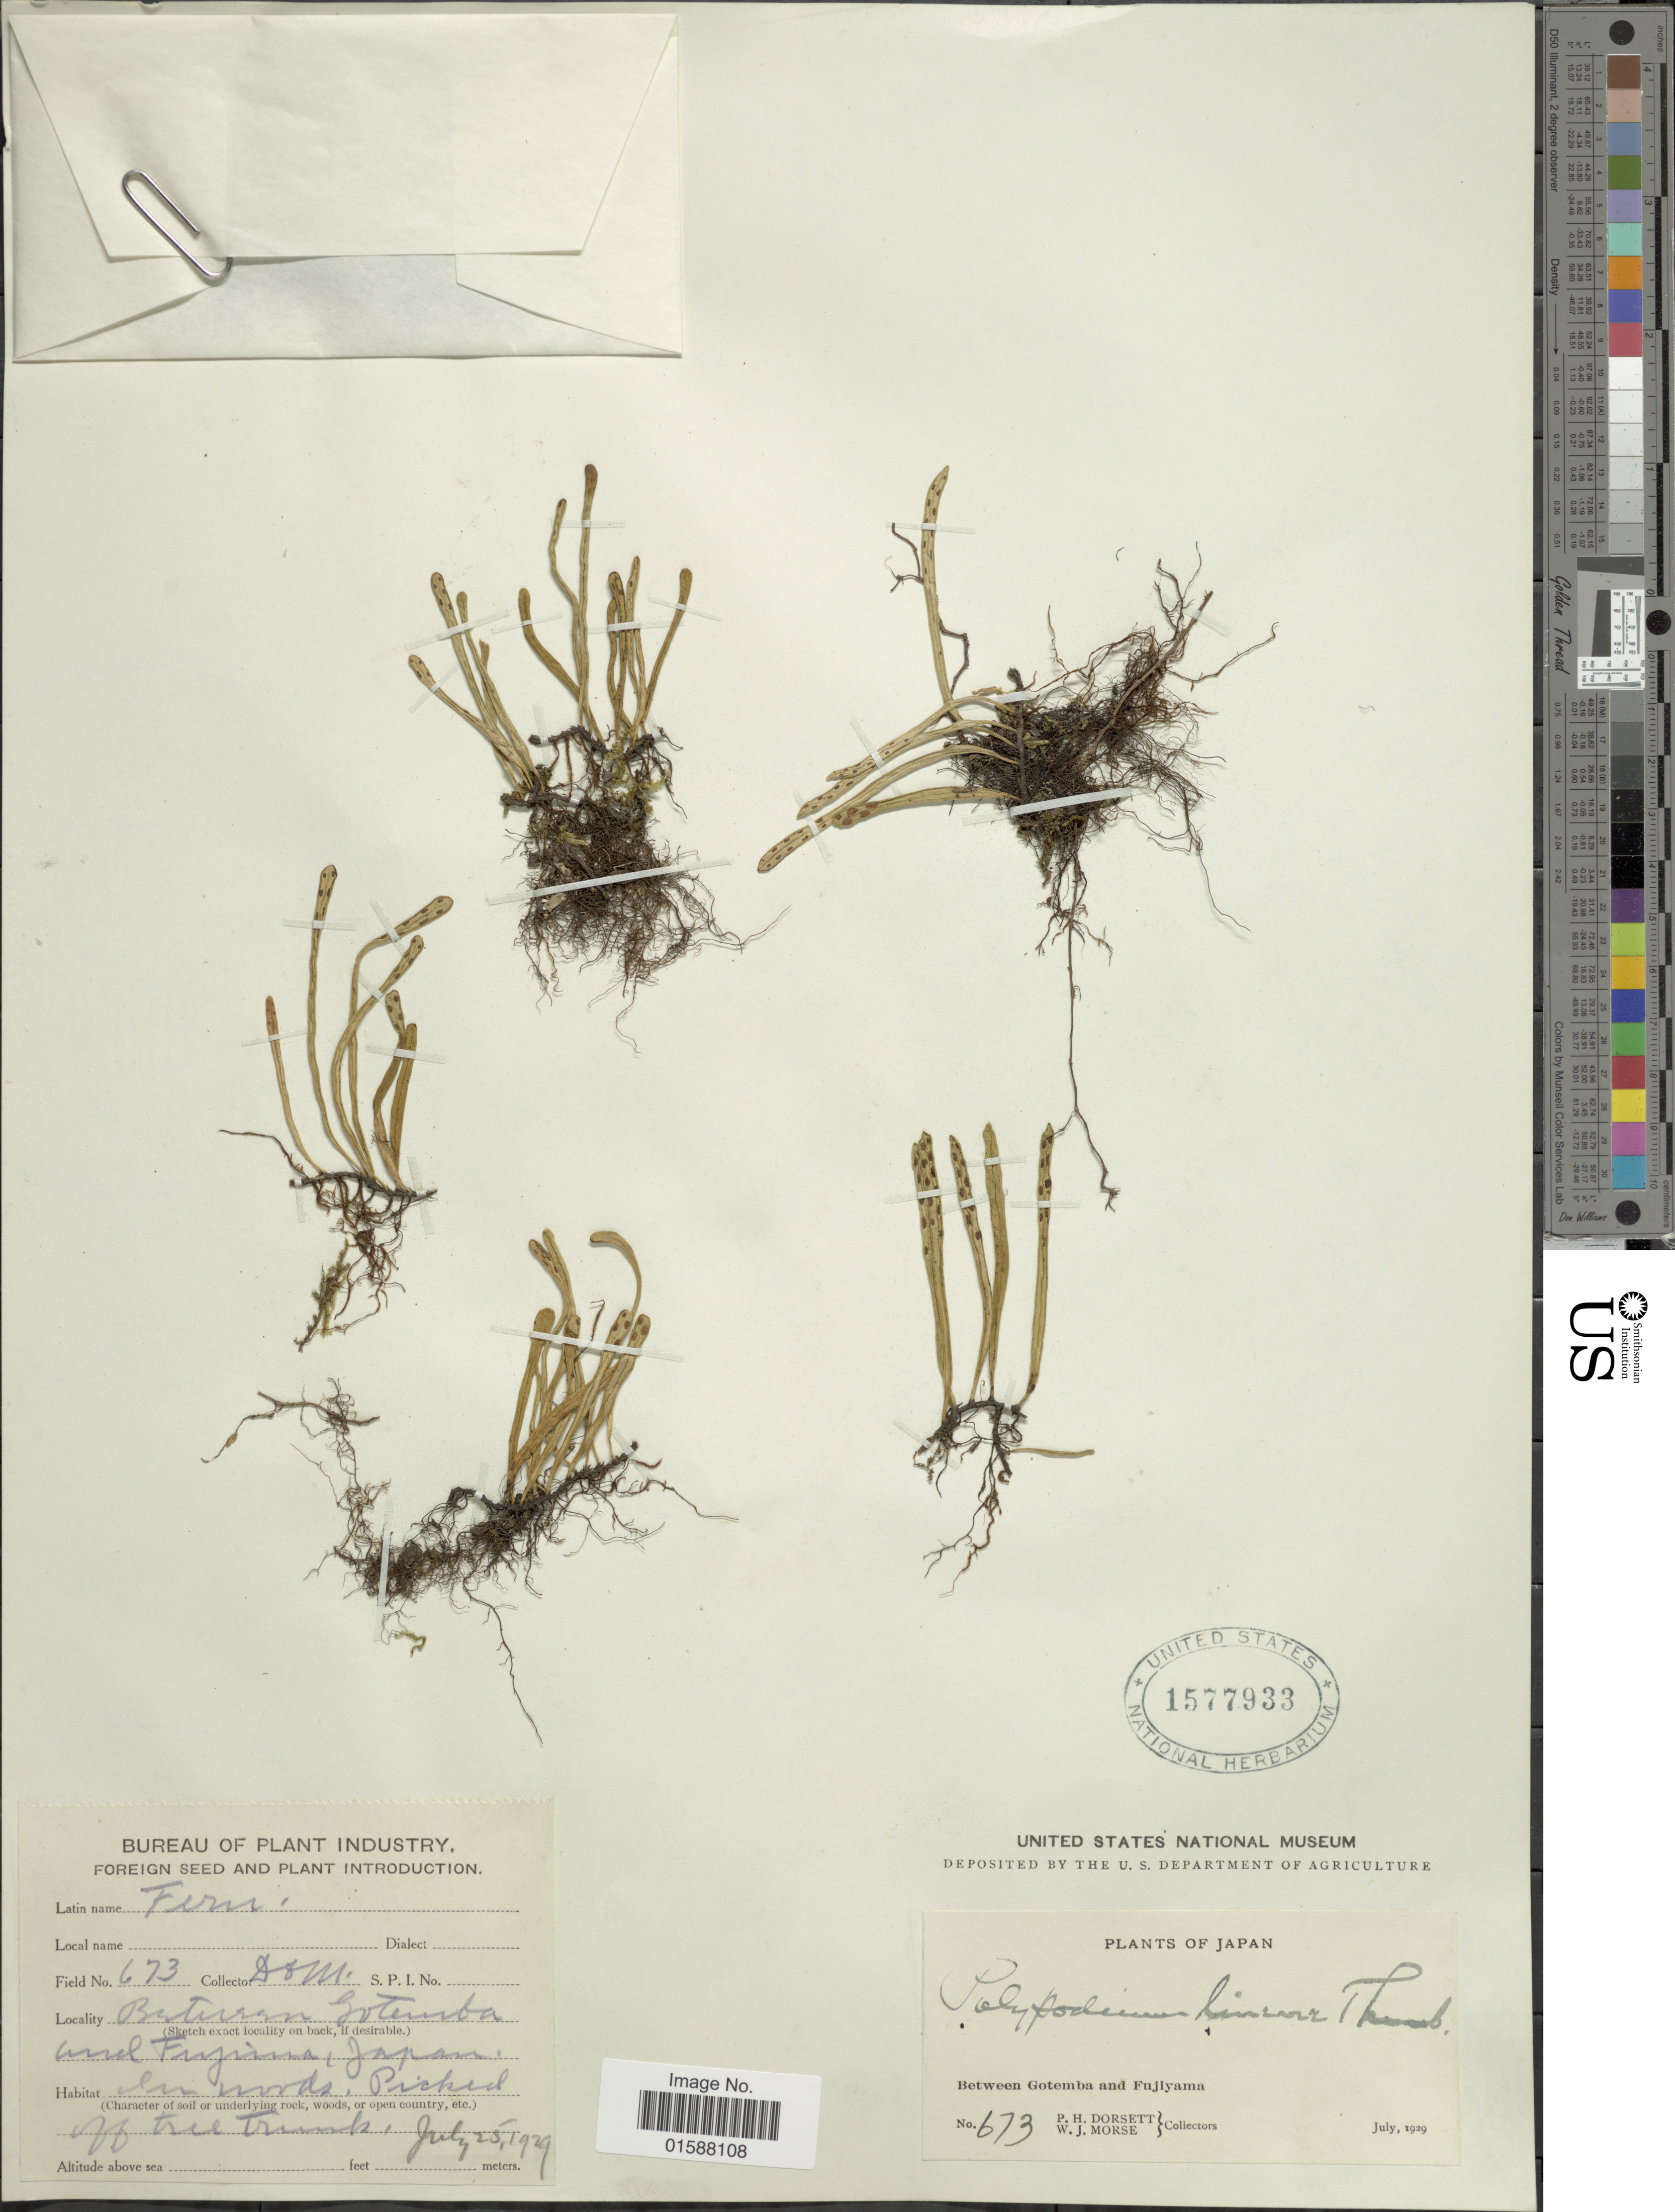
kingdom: Plantae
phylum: Tracheophyta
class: Polypodiopsida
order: Polypodiales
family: Polypodiaceae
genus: Lepisorus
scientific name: Lepisorus thunbergianus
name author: (Kaulf.) Ching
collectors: P. H. Dorsett & W. J. Morse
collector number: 673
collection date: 1929-07-25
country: Japan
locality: Between Gotemba and Fujiyama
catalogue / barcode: US 1577933